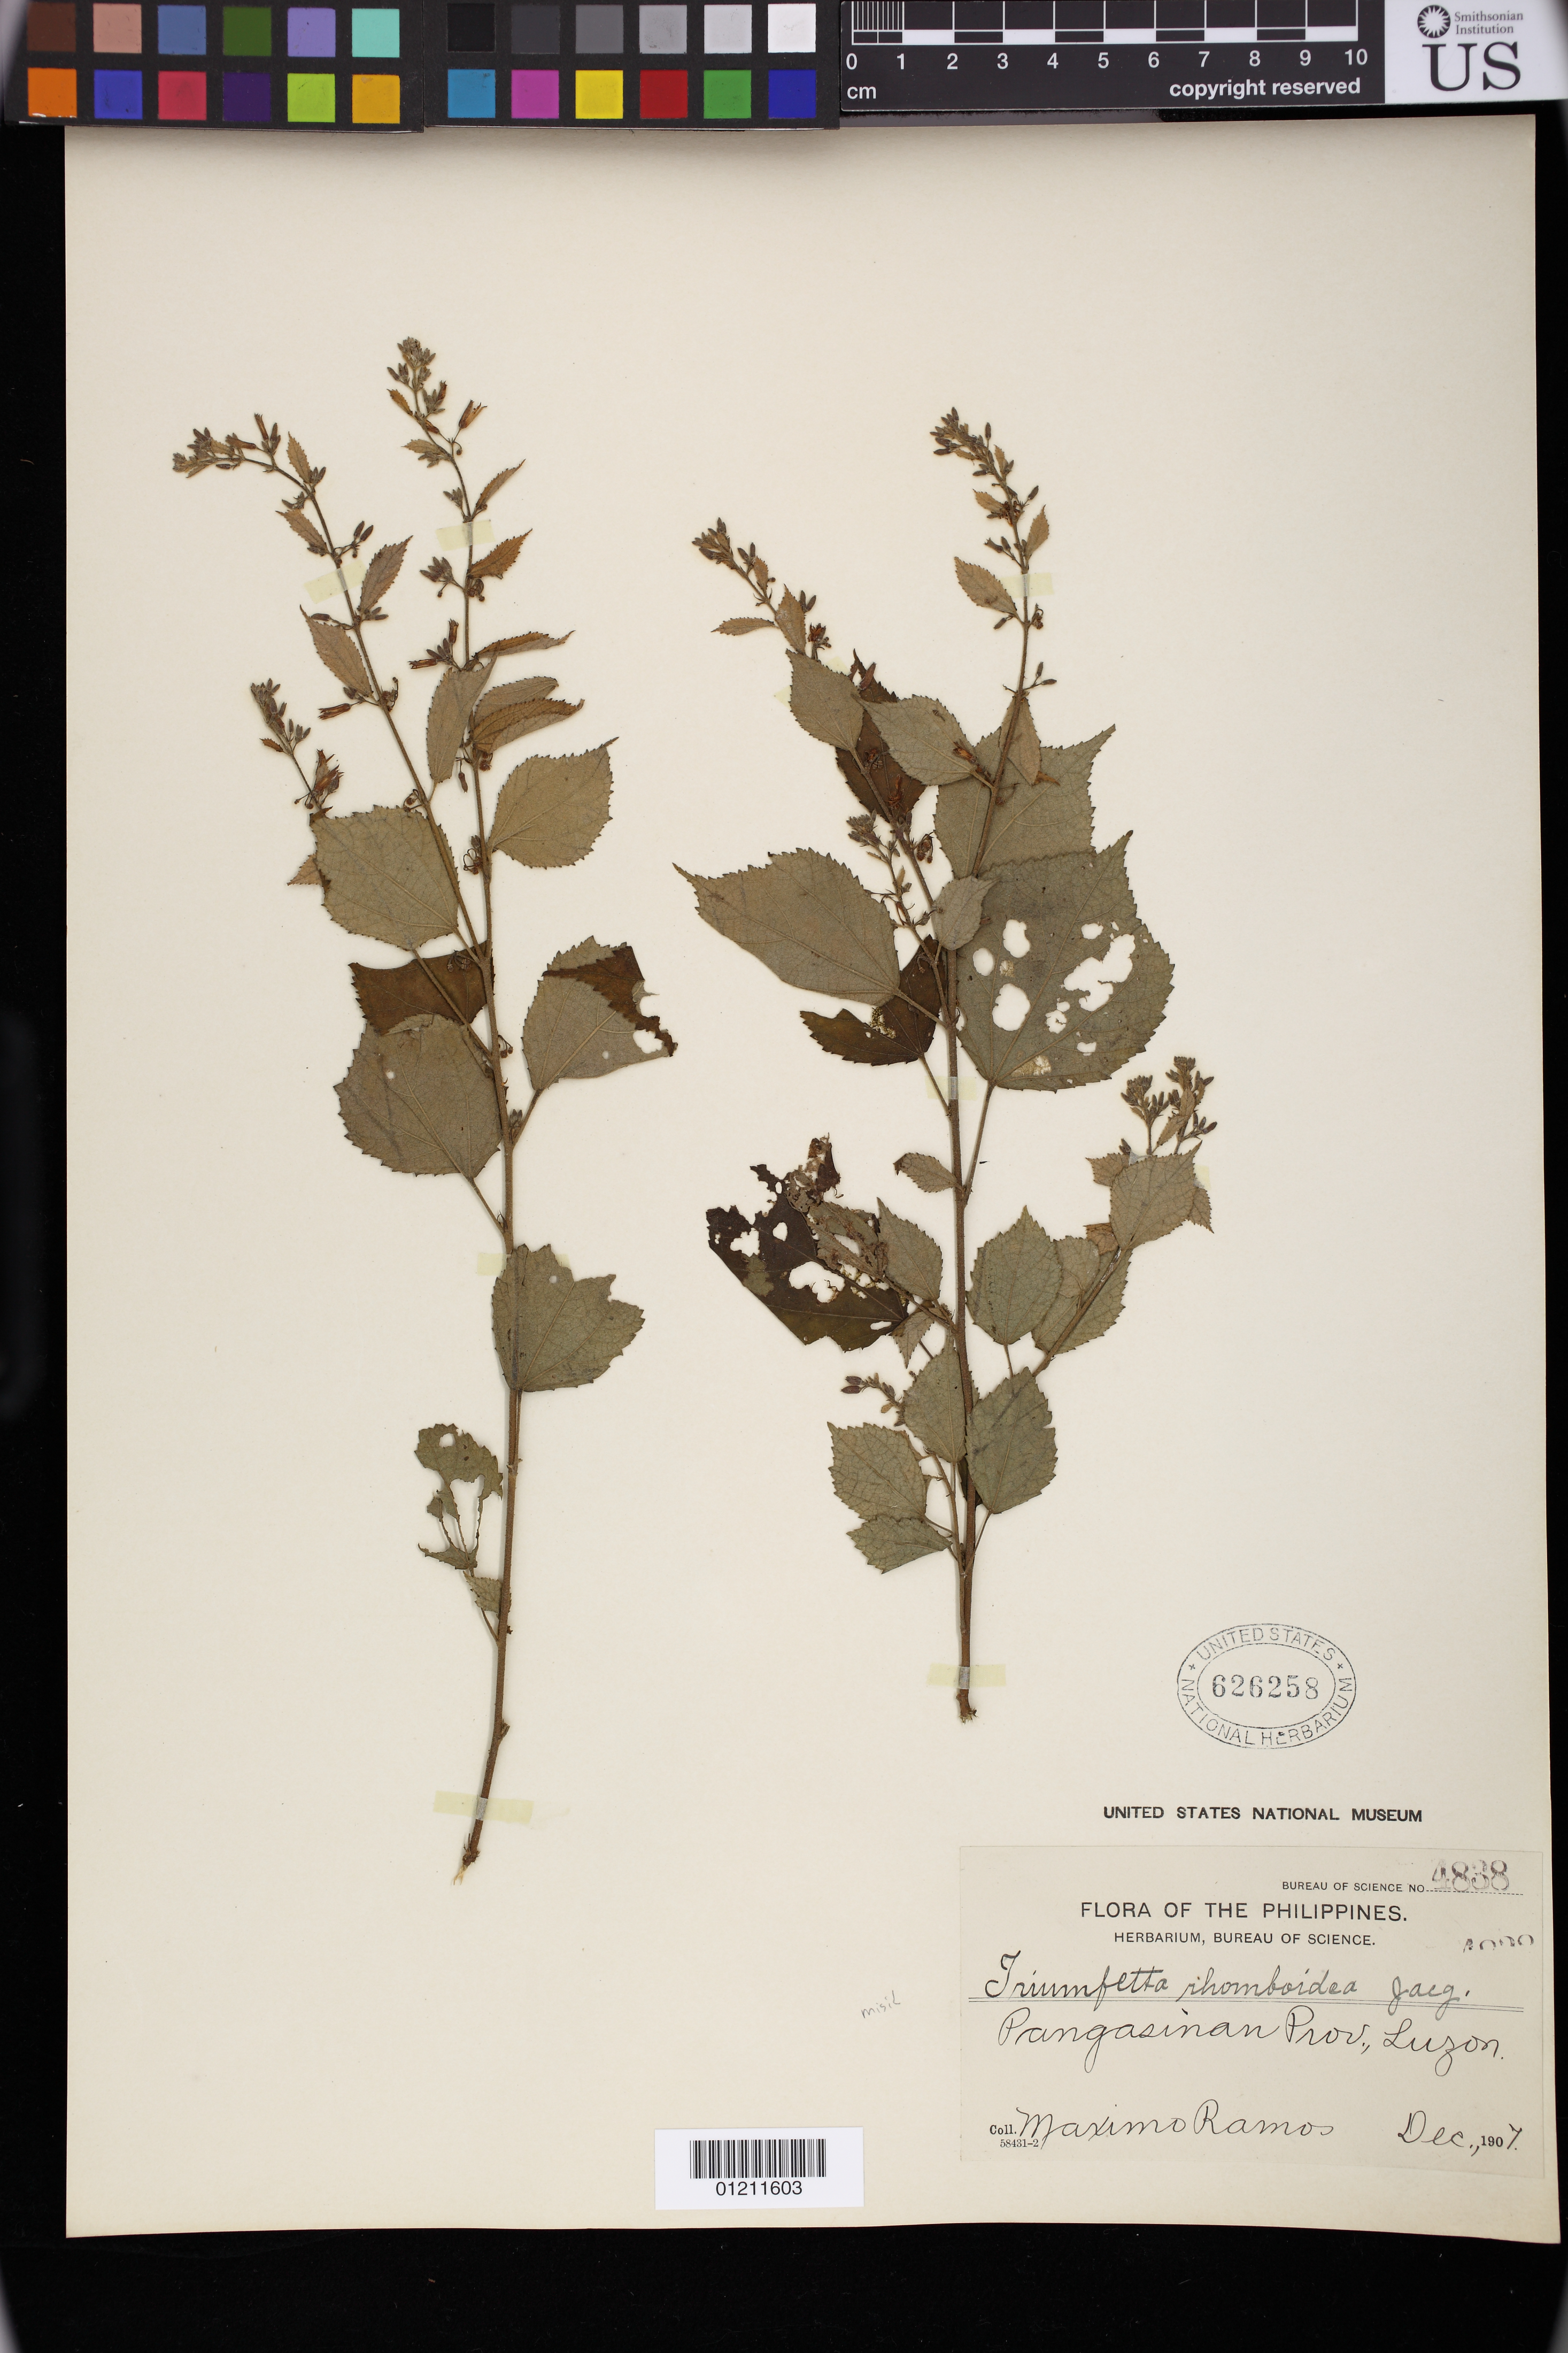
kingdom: Plantae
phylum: Tracheophyta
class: Magnoliopsida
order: Malvales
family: Malvaceae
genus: Triumfetta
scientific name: Triumfetta sp.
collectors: M. Ramos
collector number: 4838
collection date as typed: Dec 1907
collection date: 1907-12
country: Philippines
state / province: Ilocos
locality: Pangasinan Prov., Luzon.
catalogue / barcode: US 626258